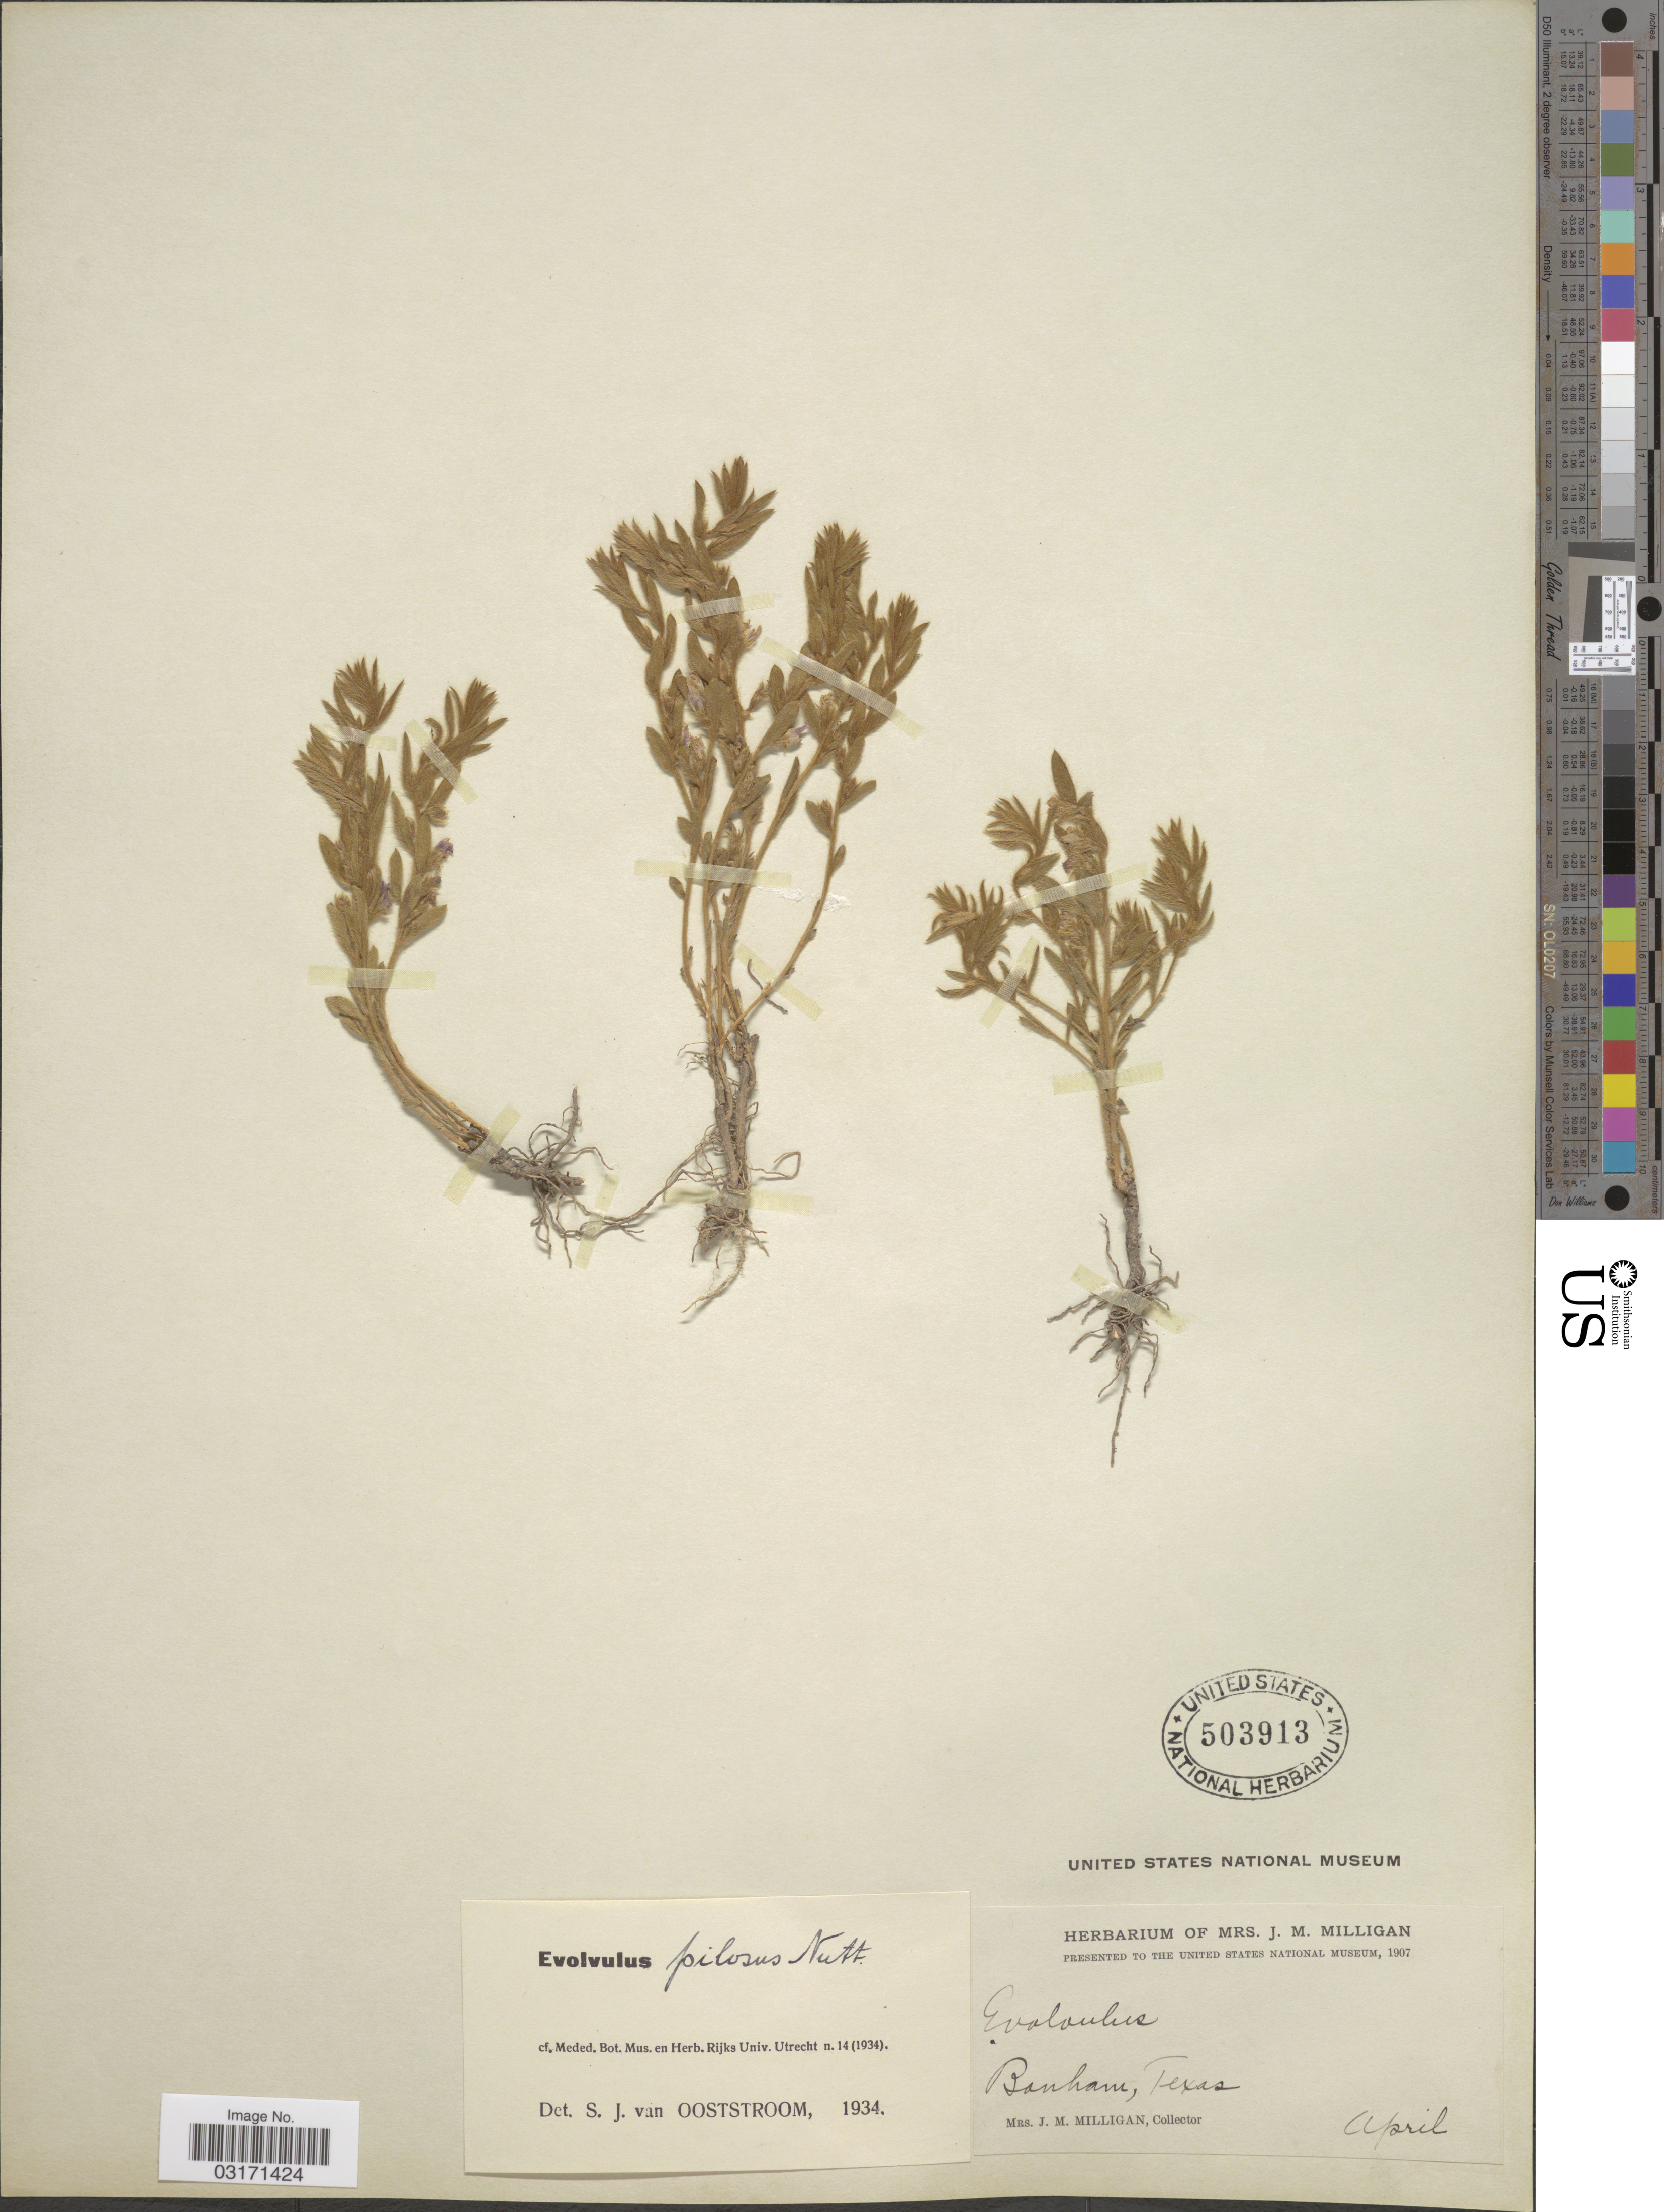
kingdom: Plantae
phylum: Tracheophyta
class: Magnoliopsida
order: Solanales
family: Convolvulaceae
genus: Evolvulus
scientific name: Evolvulus pilosus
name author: Roxb.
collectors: J. Milligan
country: United States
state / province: Texas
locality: Banham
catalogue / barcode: US 503913